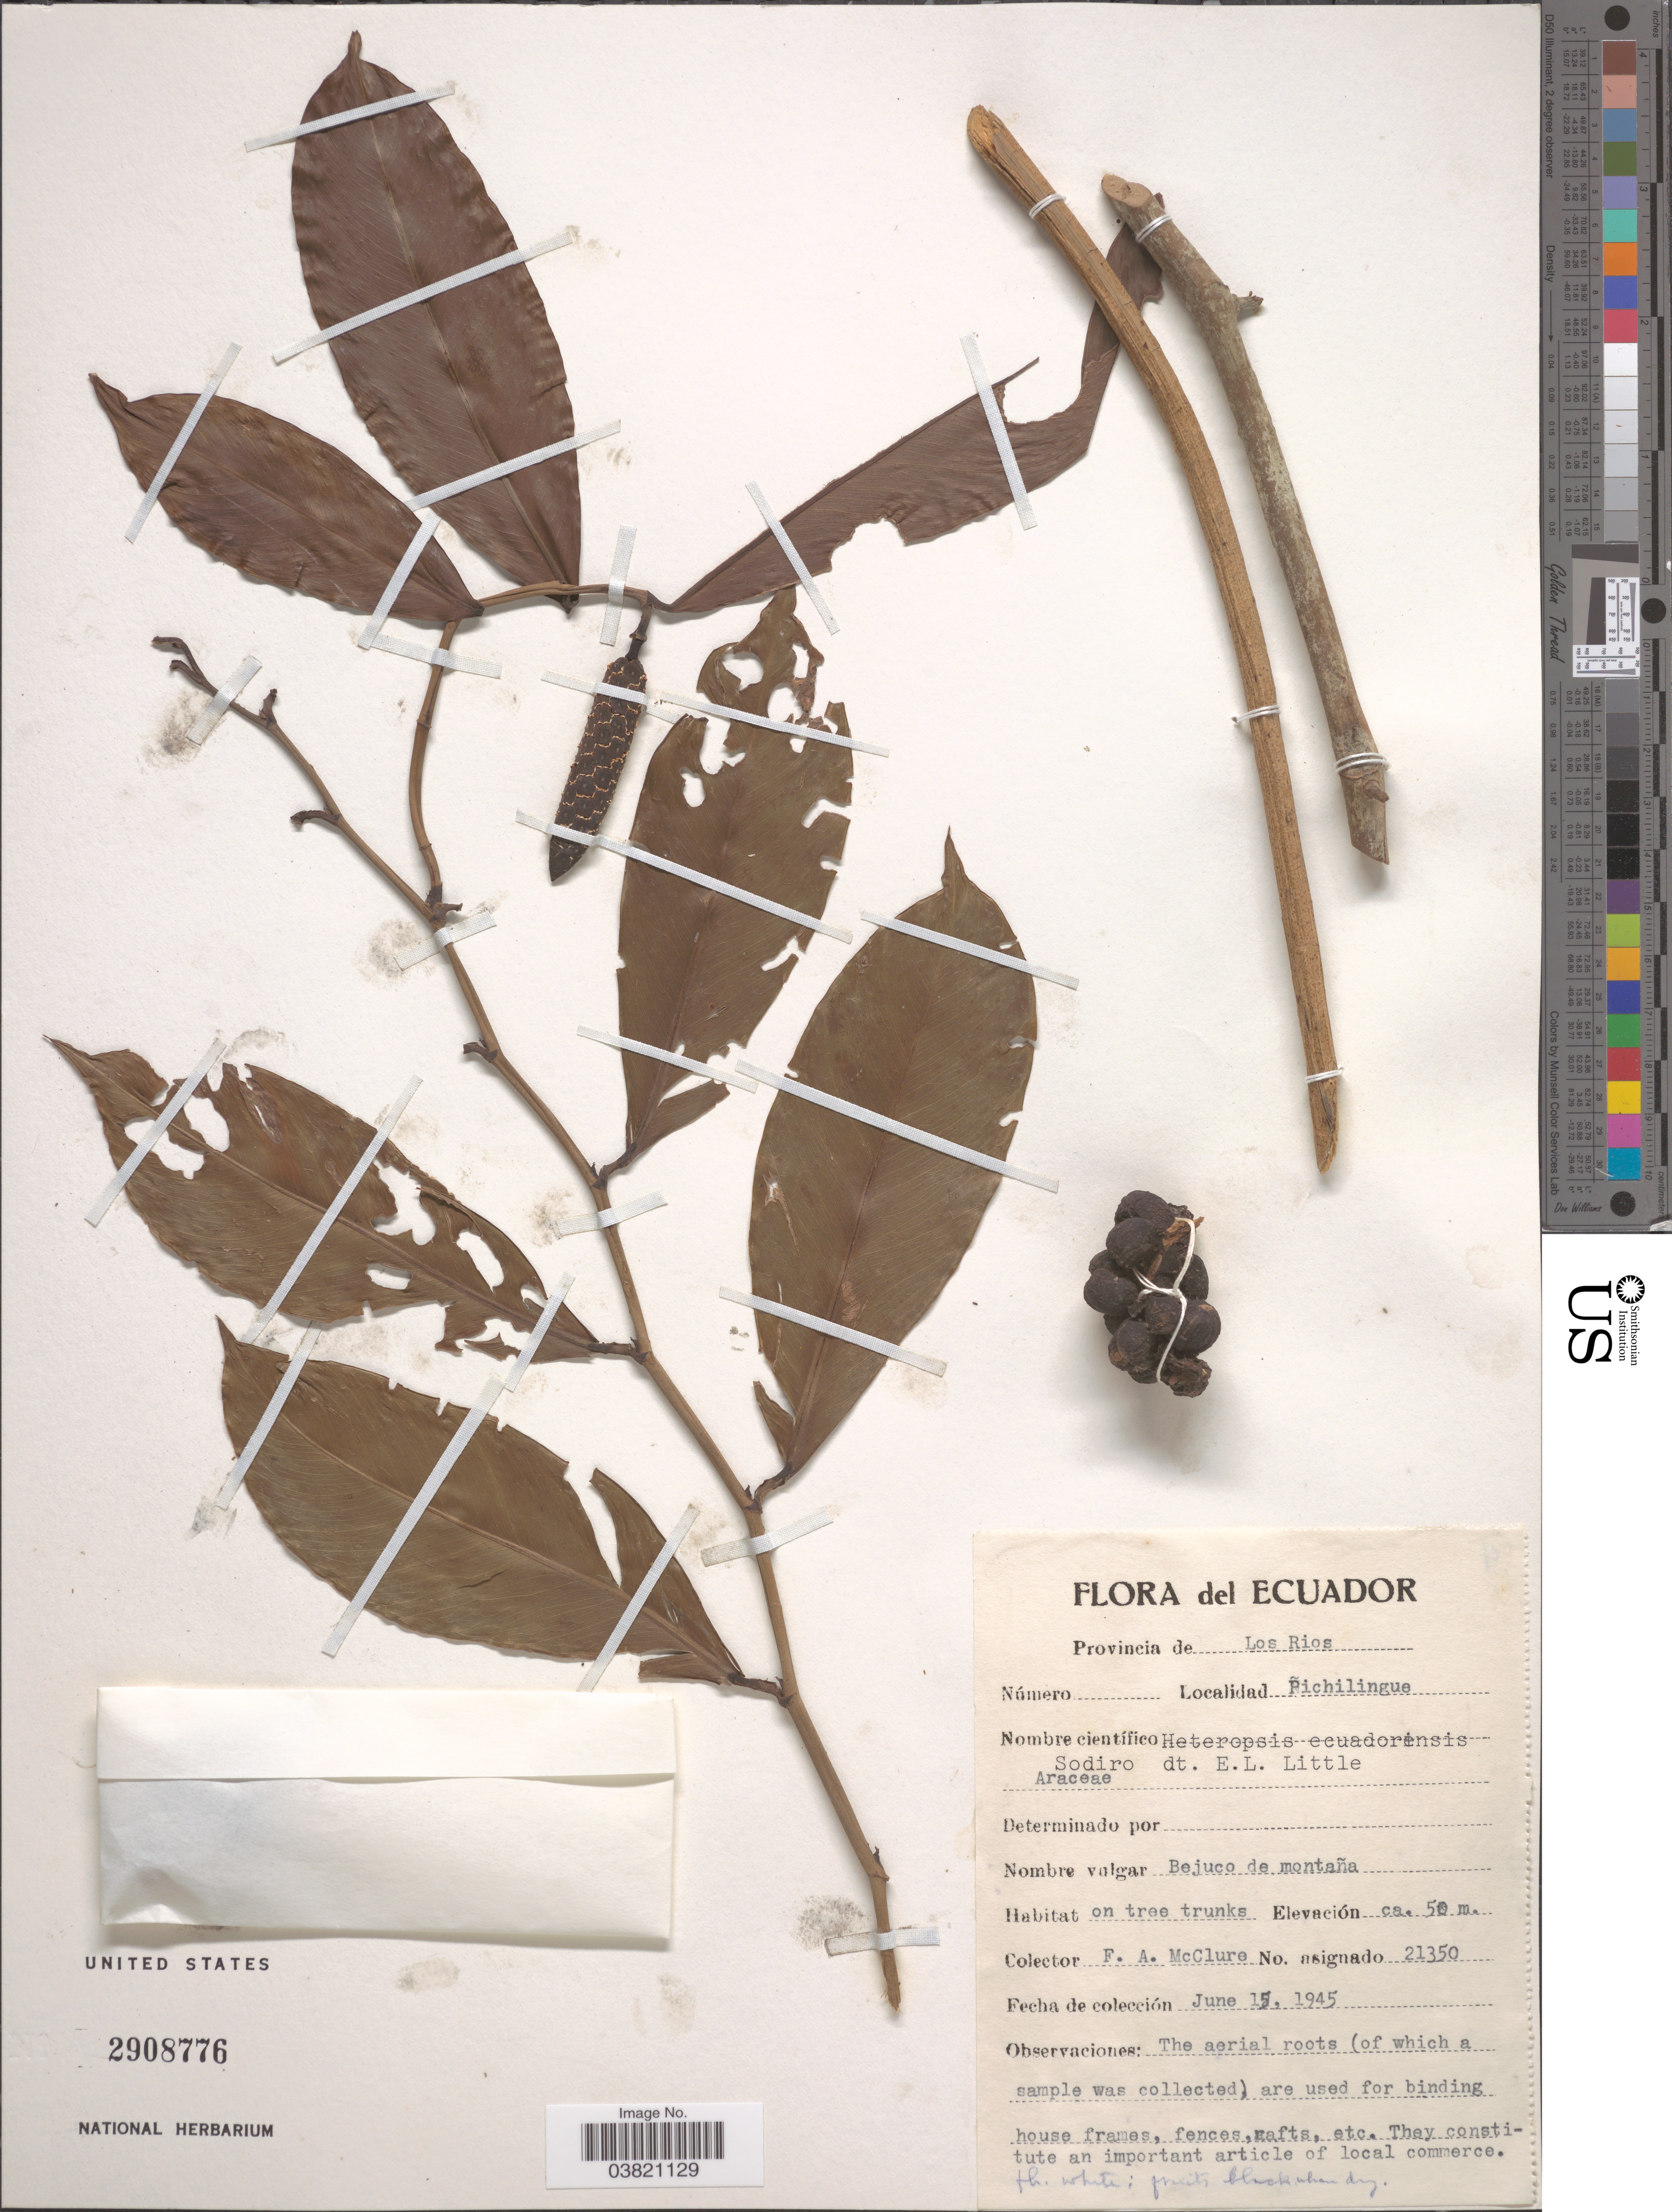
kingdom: Plantae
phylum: Tracheophyta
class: Liliopsida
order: Alismatales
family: Araceae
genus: Heteropsis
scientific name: Heteropsis ecuadorensis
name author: Sodiro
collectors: F. A. McClure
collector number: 21350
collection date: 1945-06-15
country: Ecuador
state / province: Los Ríos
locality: Richilingue.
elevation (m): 50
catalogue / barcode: US 2908776